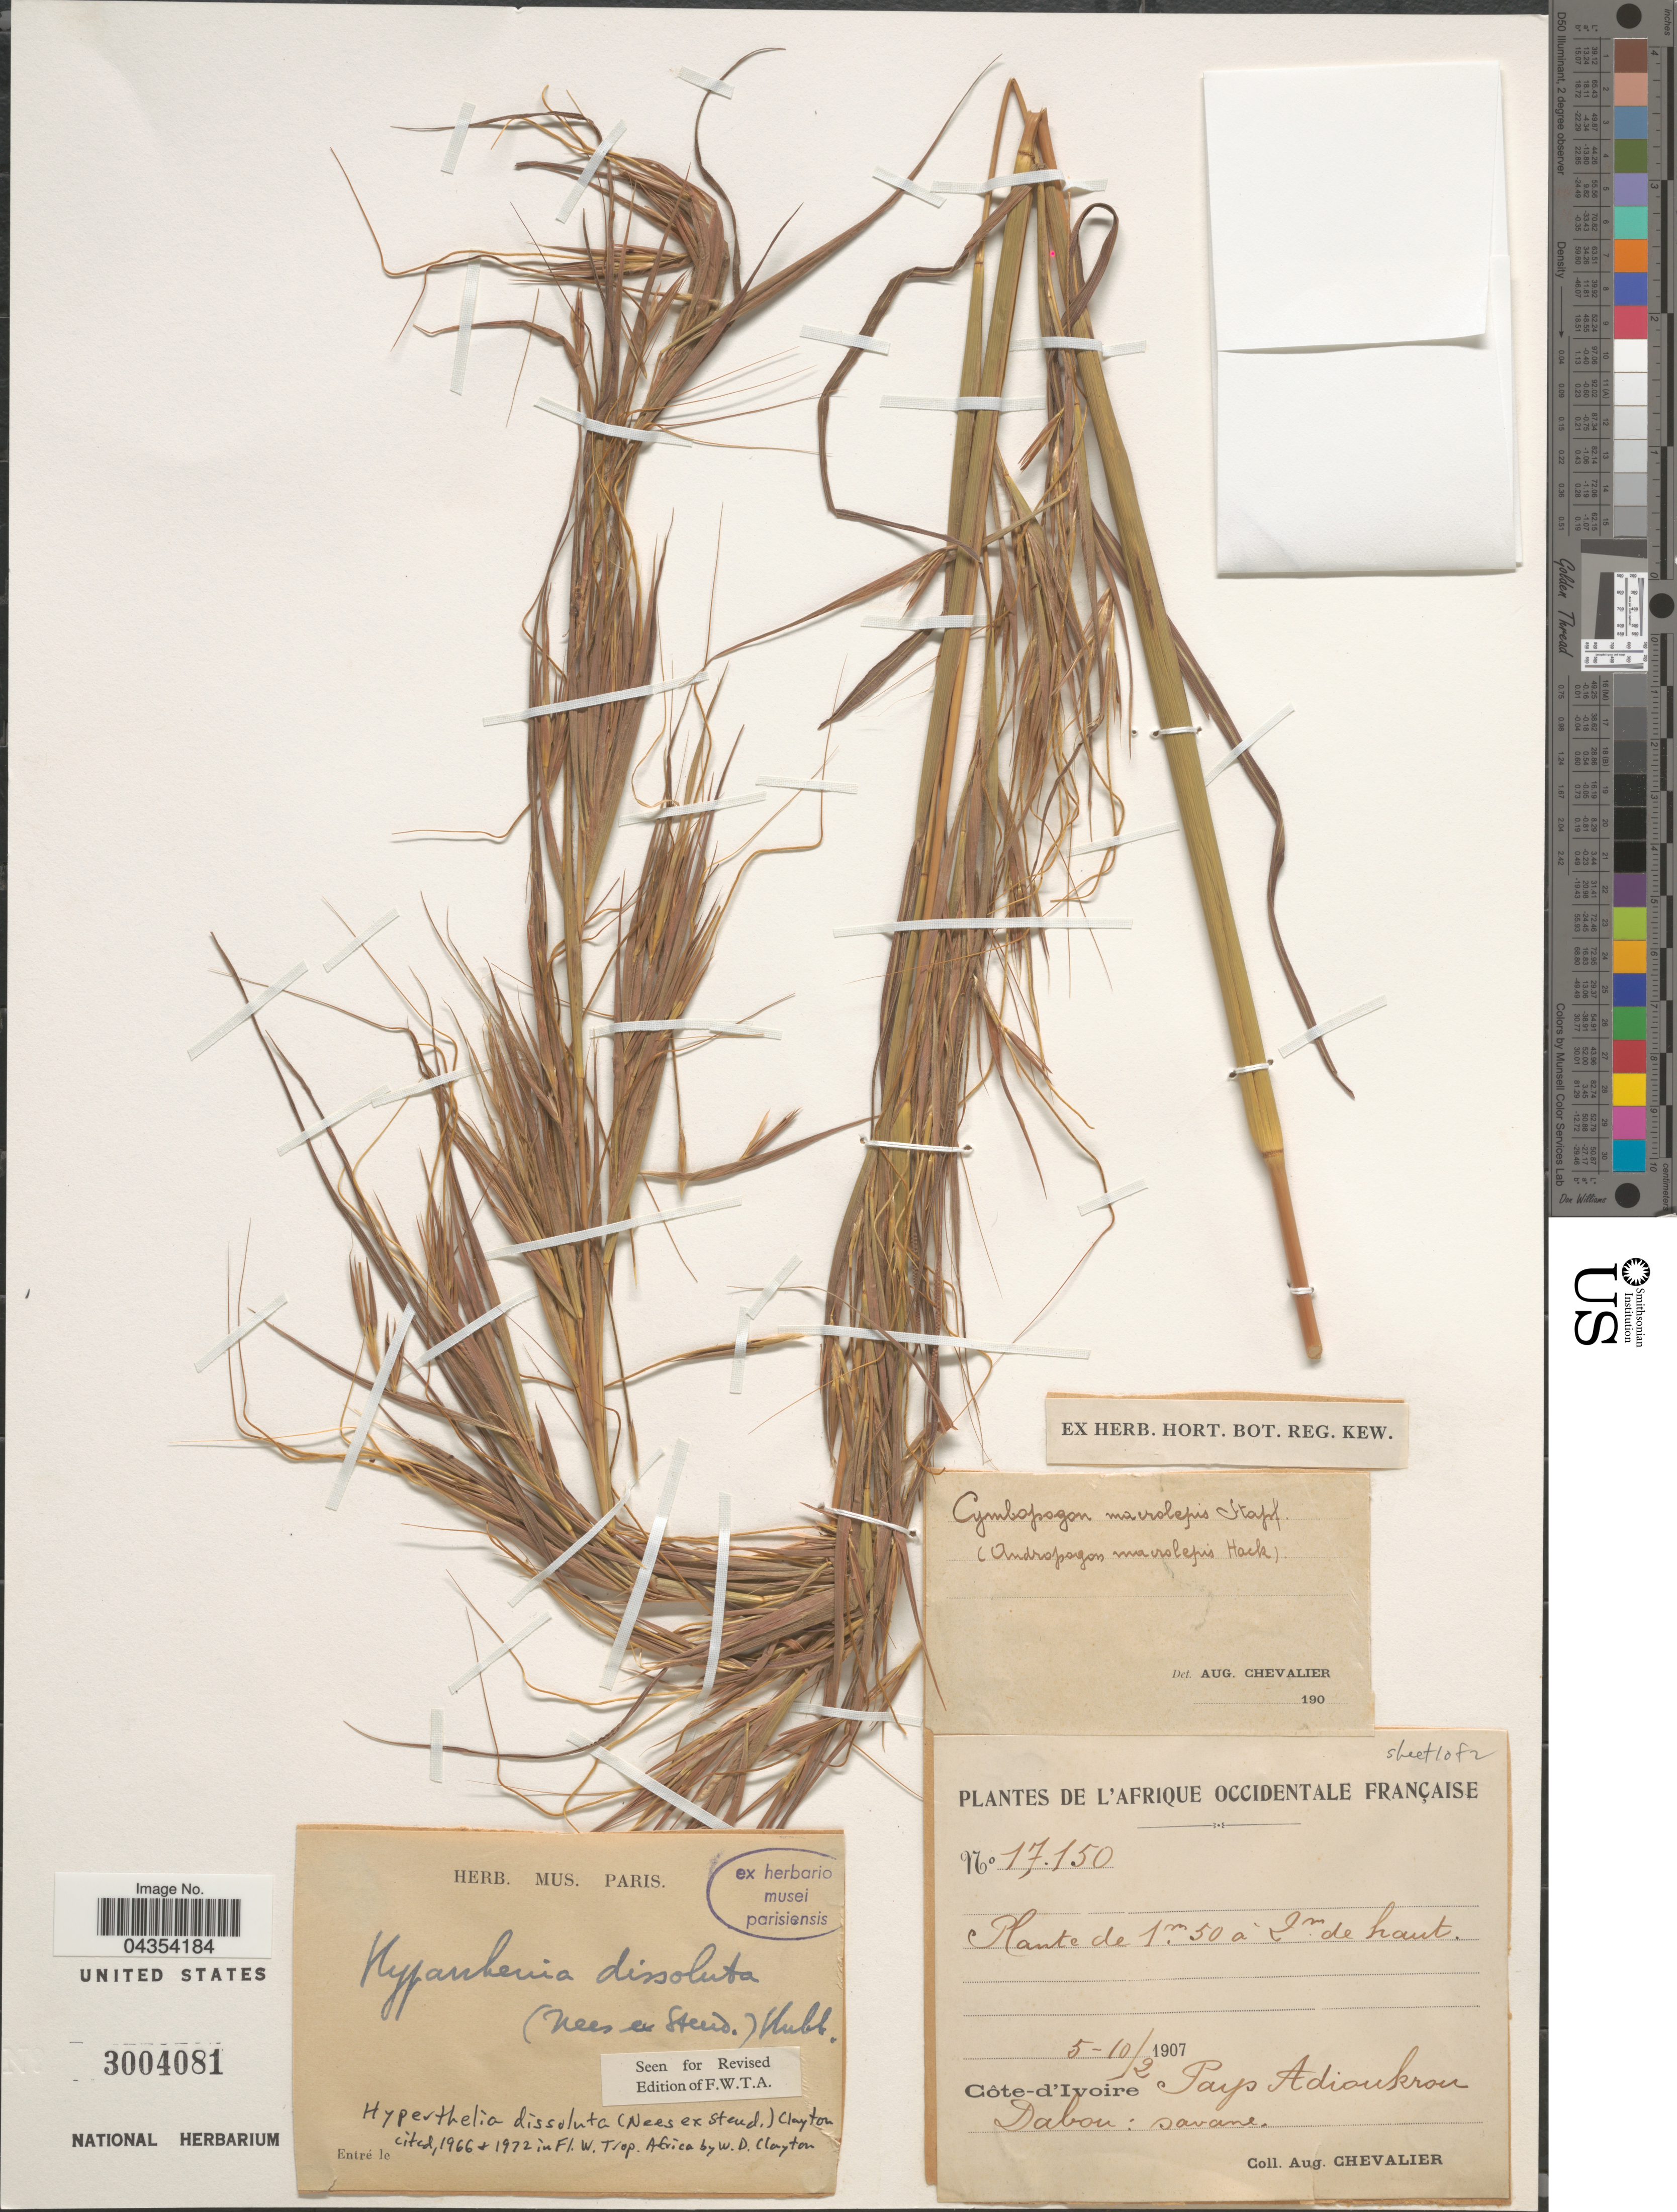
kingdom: Plantae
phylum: Tracheophyta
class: Liliopsida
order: Poales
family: Poaceae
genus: Hyperthelia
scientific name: Hyperthelia dissoluta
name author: (Nees ex Steud.) Clayton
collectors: A. J. Chevalier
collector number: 17150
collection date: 1907-02-05/1907-02-10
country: Ivory Coast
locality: L'Afrique Occidentale Française. Côte-d'Ivoire. Pays Adioukrou Dabou: savane.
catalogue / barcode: US 3004081